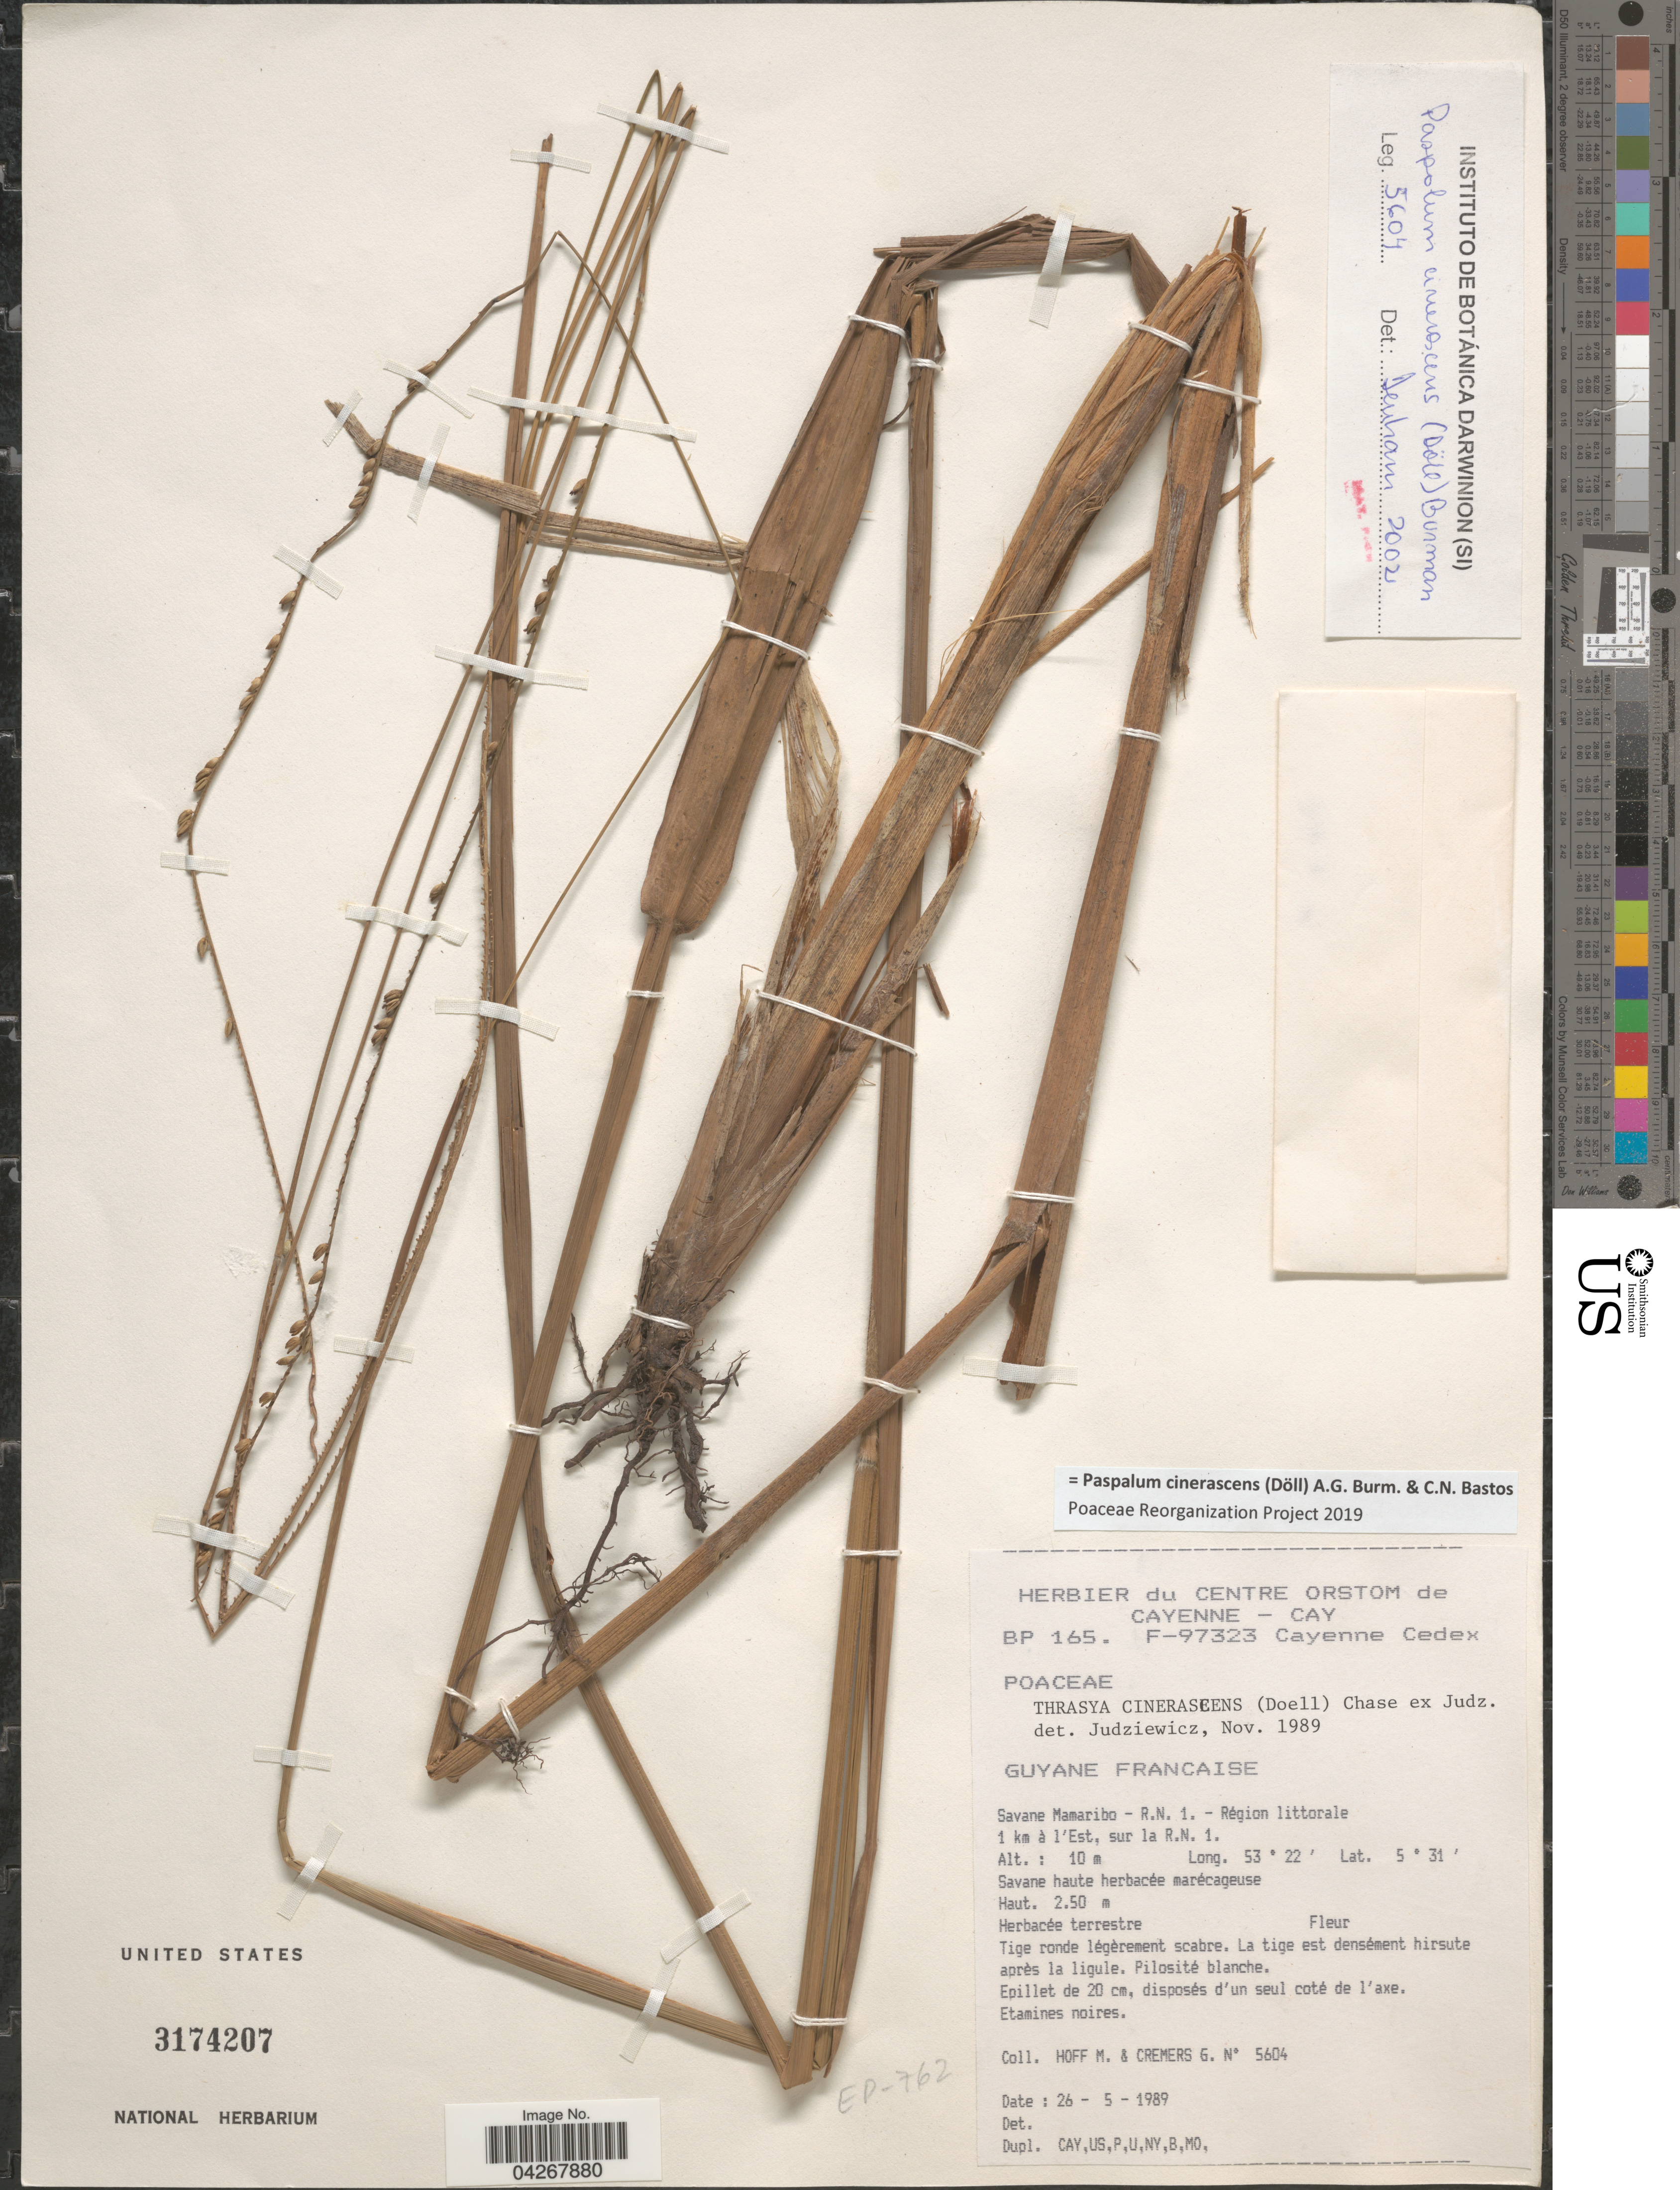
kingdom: Plantae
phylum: Tracheophyta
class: Liliopsida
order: Poales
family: Poaceae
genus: Paspalum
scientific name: Paspalum cinerascens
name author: (Döll) A.G. Burm. & C.N. Bastos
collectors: M. Hoff & G. Cremers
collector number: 5604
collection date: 1989-05-26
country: French Guiana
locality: Guyane Francaise. Savane Mamaribo - R. N. 1. - Région littorale 1 km à l'Est, sur la R. N. 1.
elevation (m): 10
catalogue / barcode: US 3174207